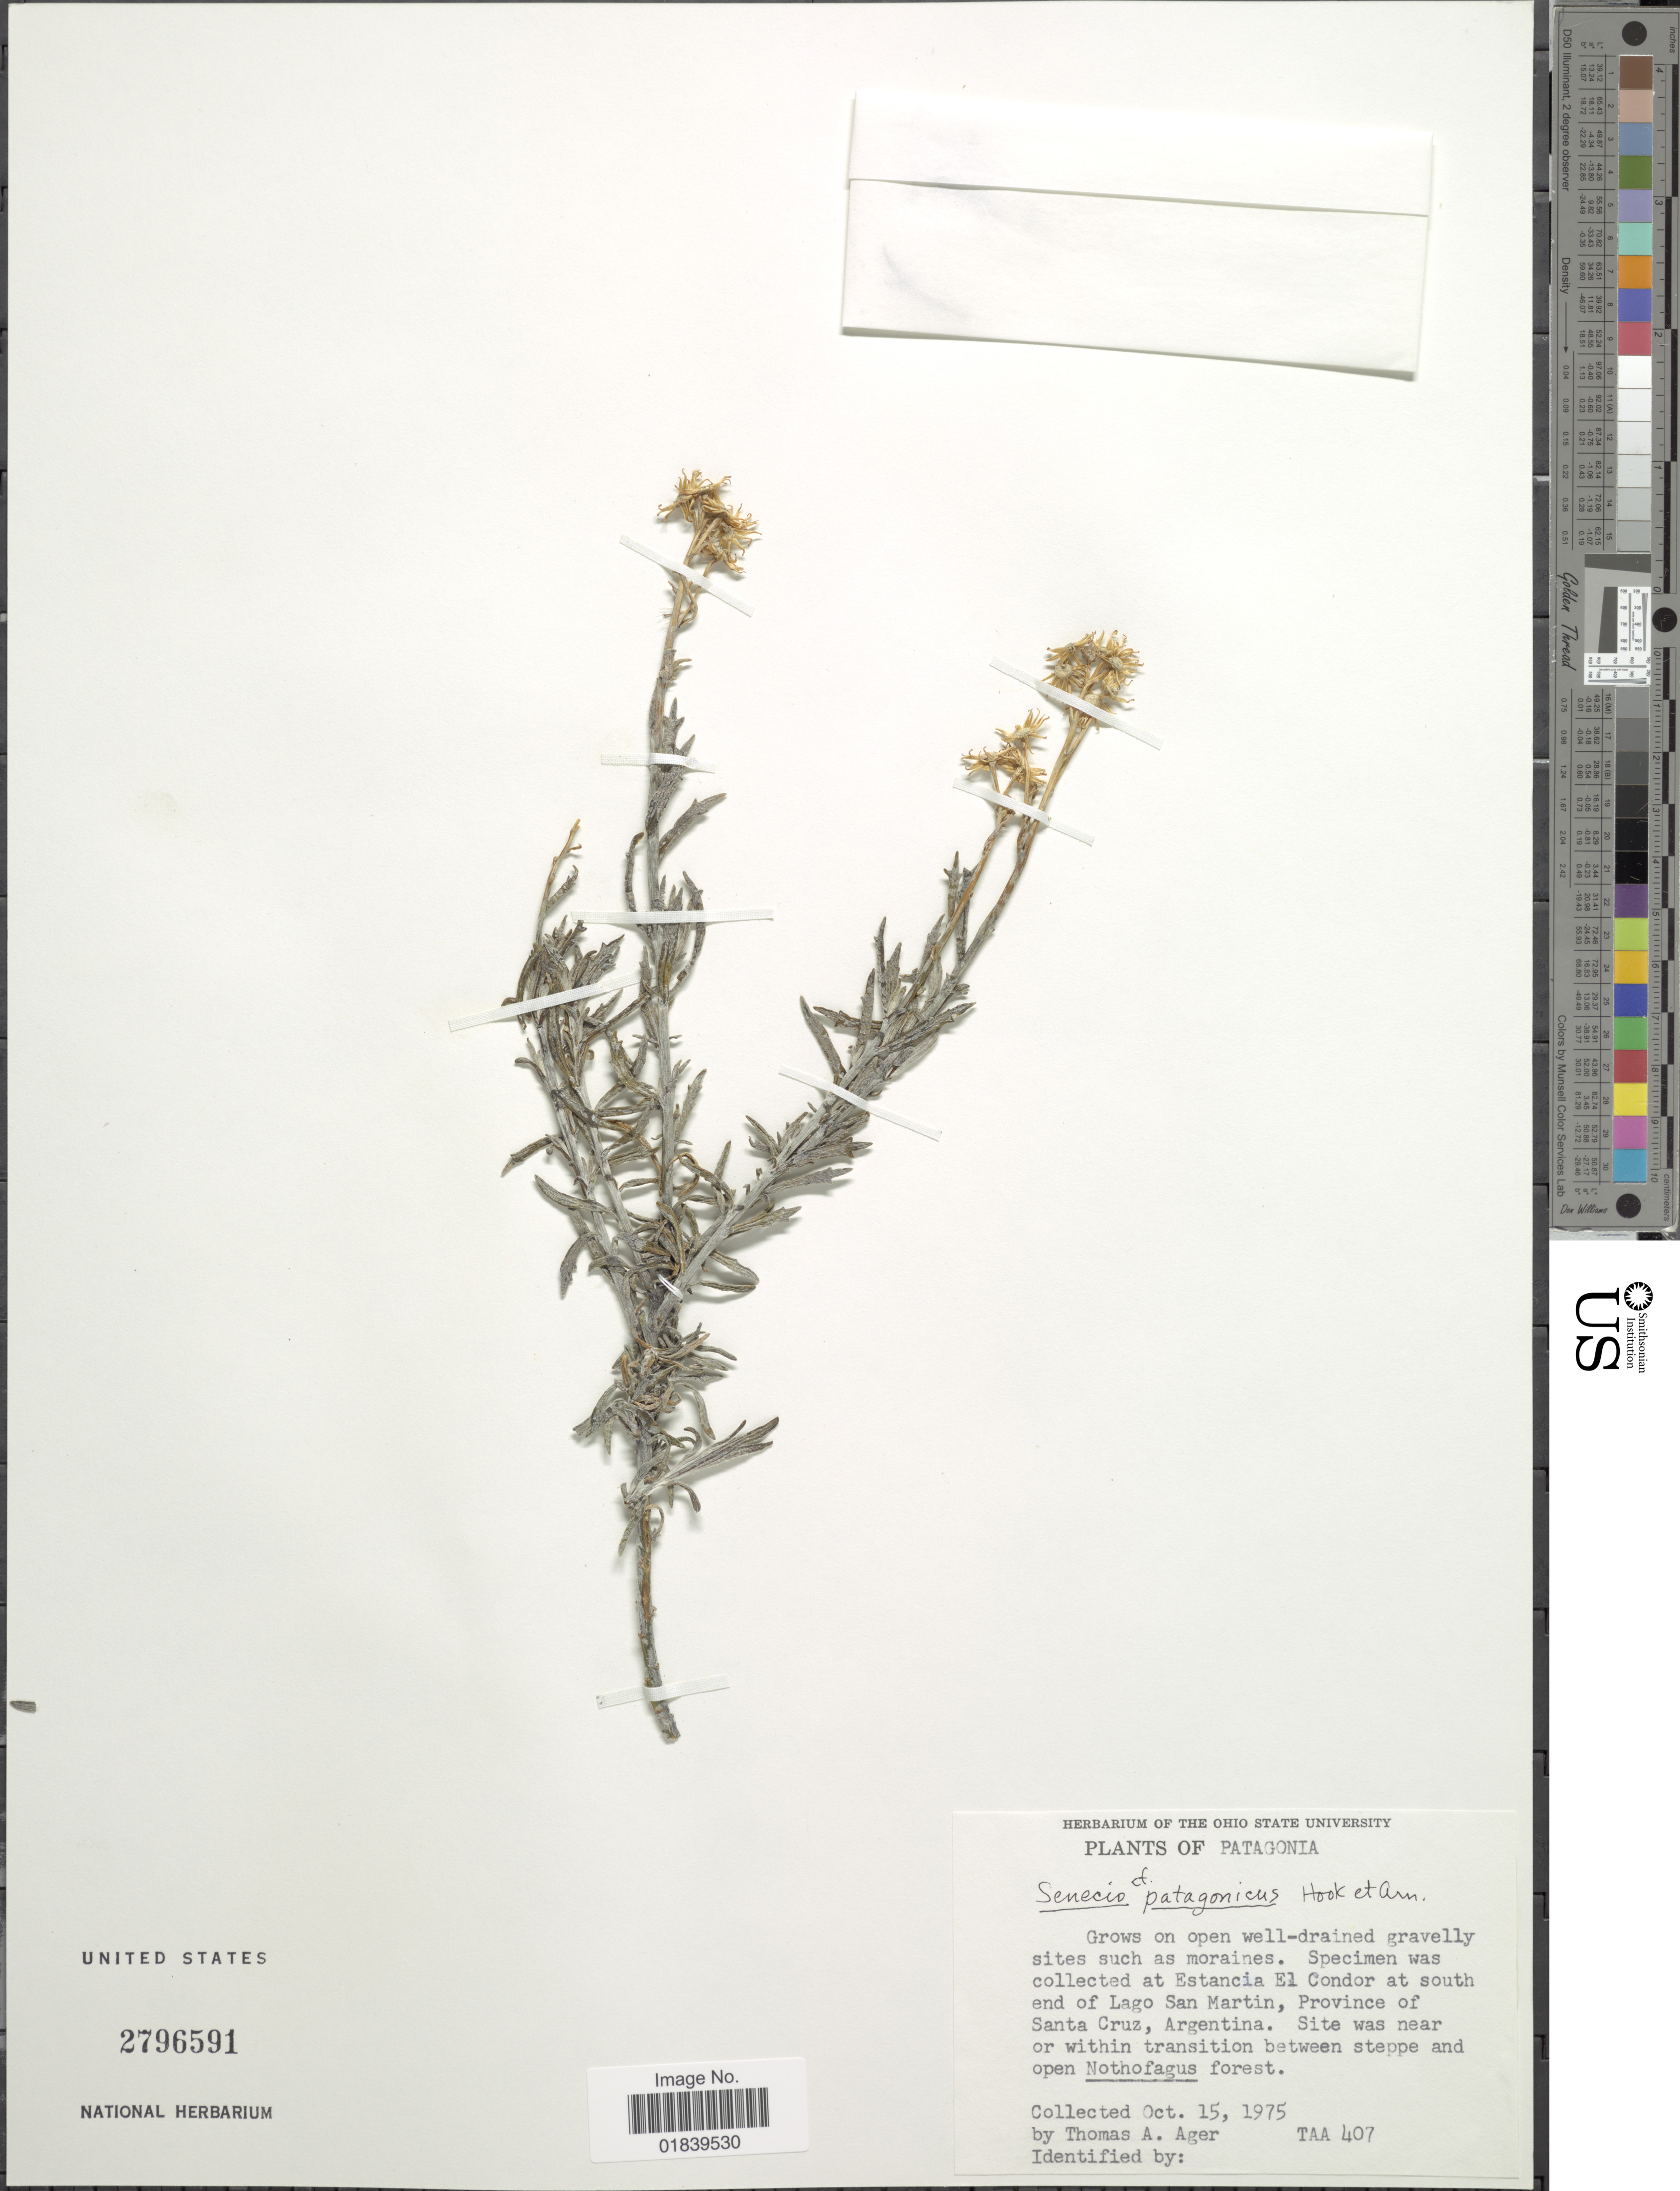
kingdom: Plantae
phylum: Tracheophyta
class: Magnoliopsida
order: Asterales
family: Asteraceae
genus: Senecio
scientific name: Senecio patagonicus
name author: Hook. & Arn.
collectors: T. A. Ager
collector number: TAA407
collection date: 1975-10-15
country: Argentina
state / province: Santa Cruz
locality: Patagonia. Estancia El Condor at south end of Lago San Martin, Province of Santa Cruz, Argentina.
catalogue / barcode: US 2796591